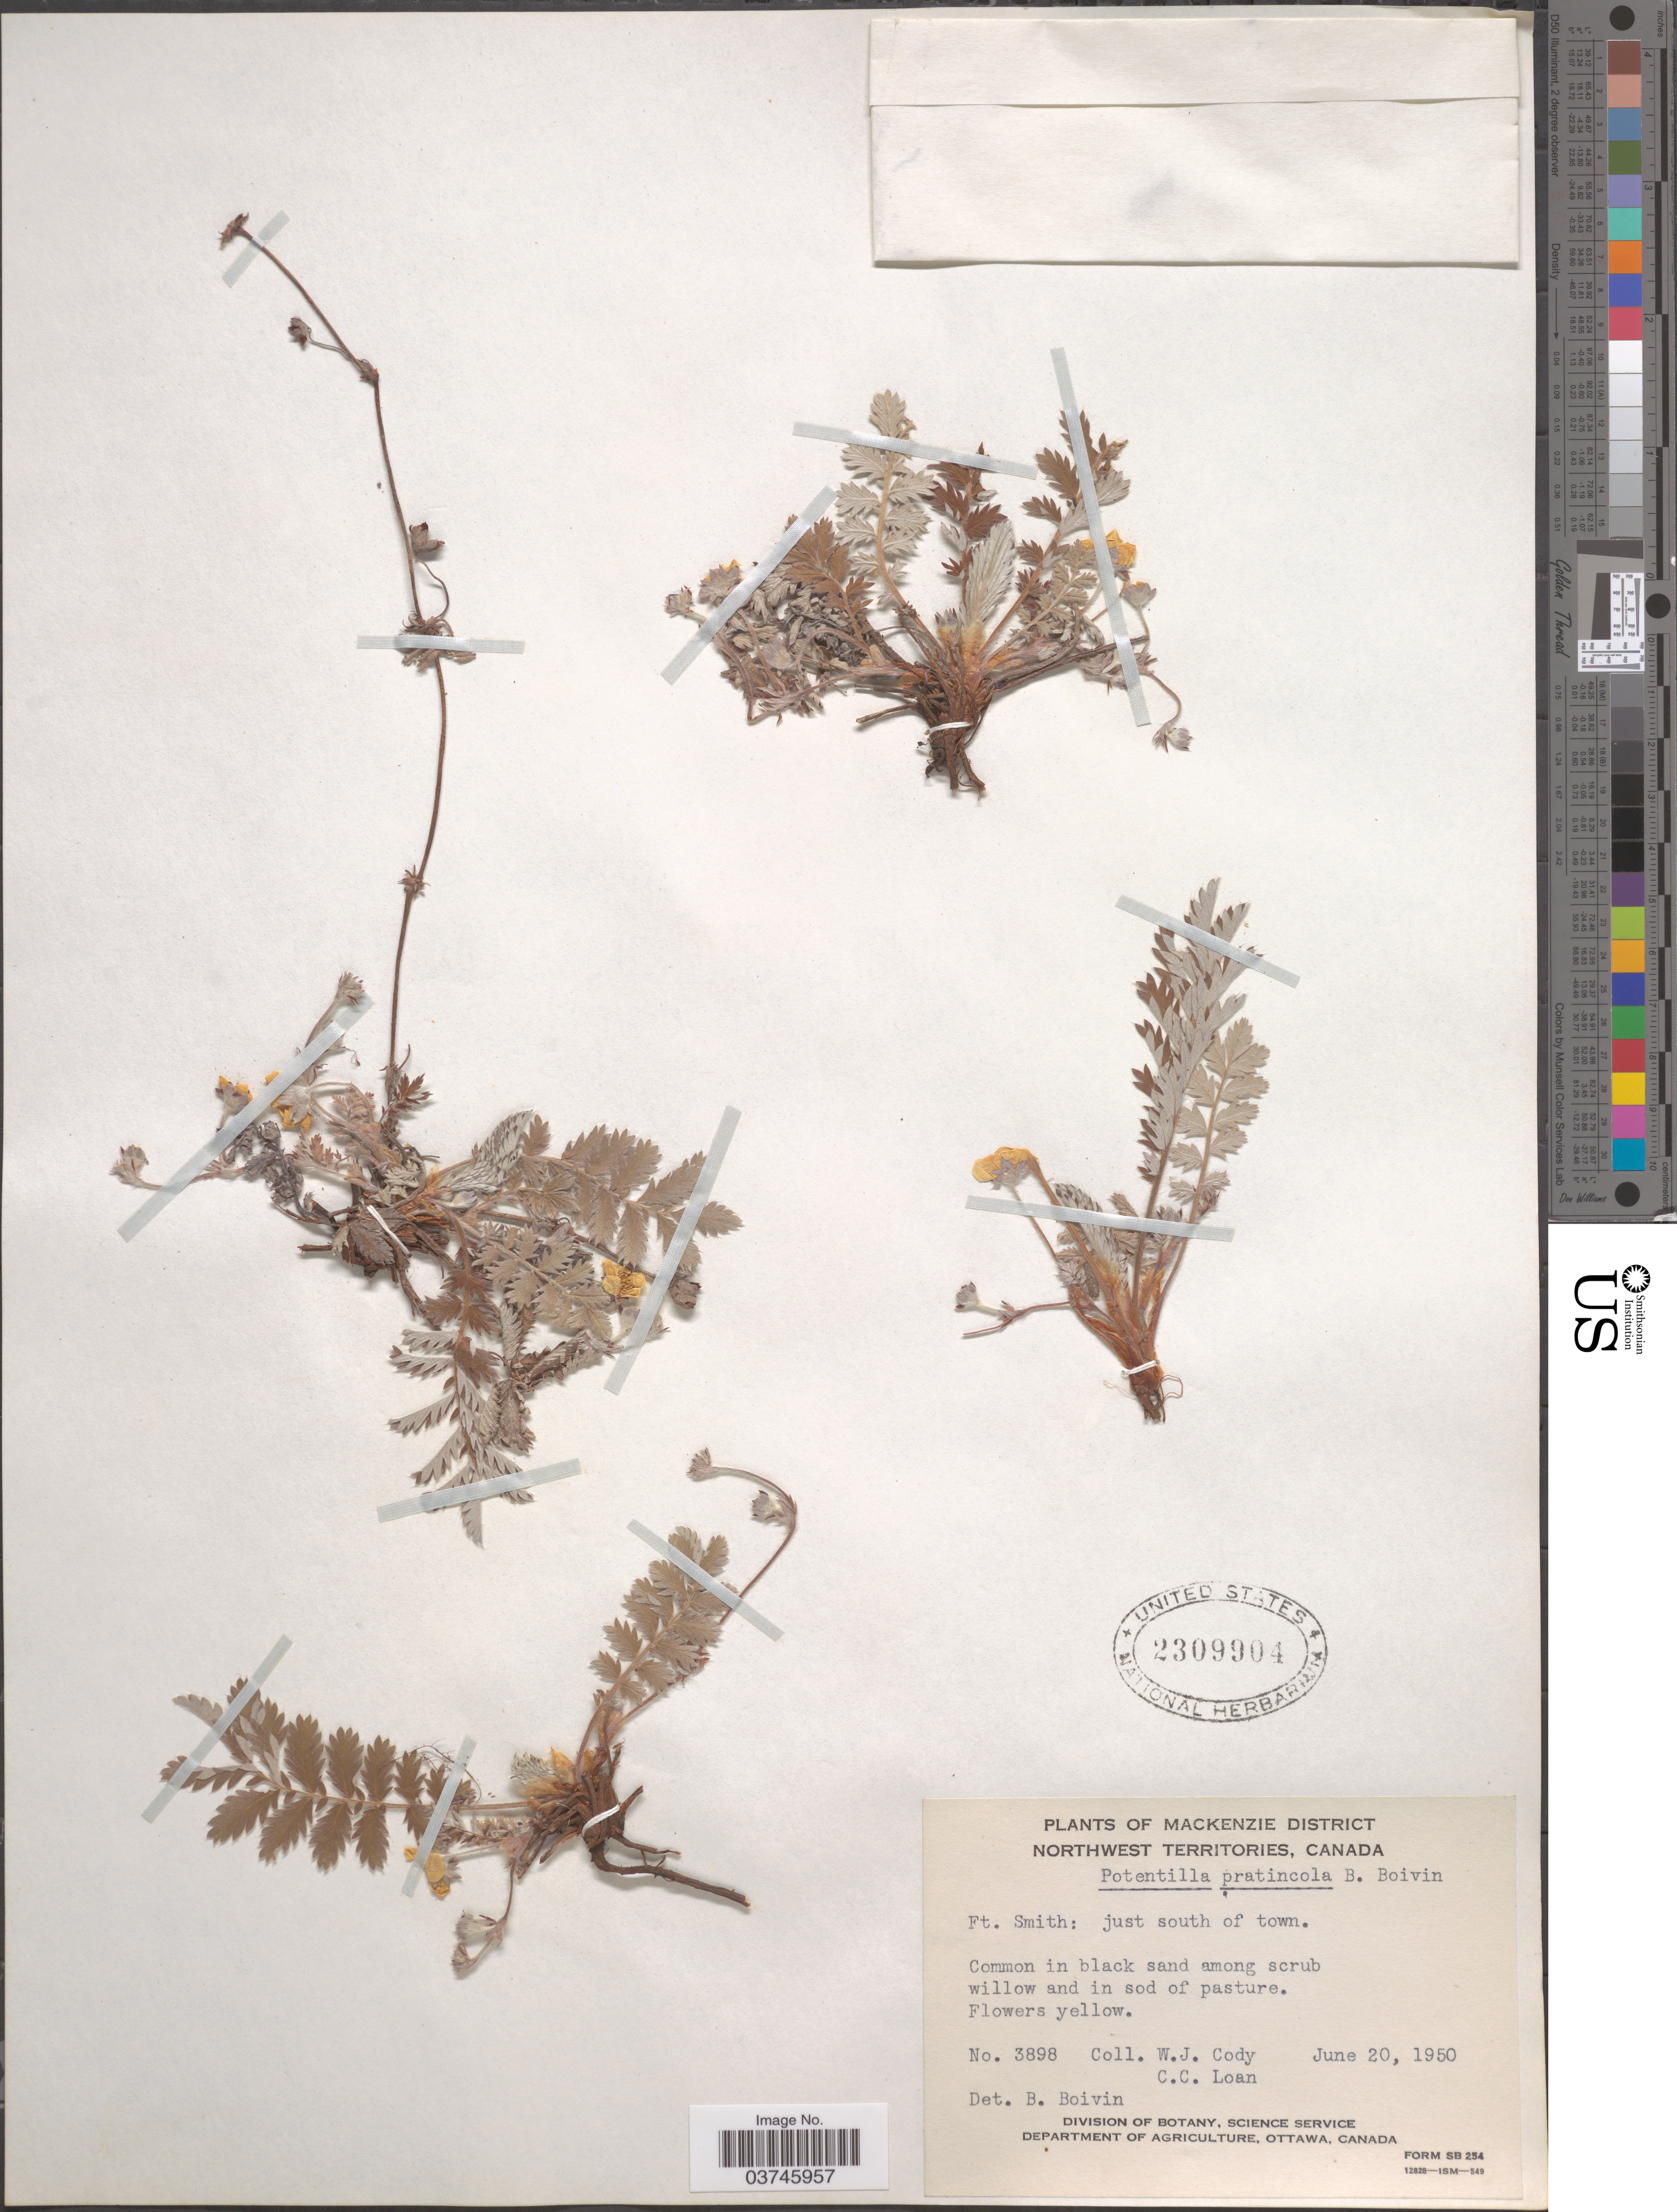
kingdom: Plantae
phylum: Tracheophyta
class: Magnoliopsida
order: Rosales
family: Rosaceae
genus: Argentina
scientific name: Argentina anserina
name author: (L.) Rydb.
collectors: W. Cody & C. Loan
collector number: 3898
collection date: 1950-06-20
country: Canada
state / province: Northwest Territories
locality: Mackenzie District. Ft. Smith: just south of town.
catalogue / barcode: US 2309904